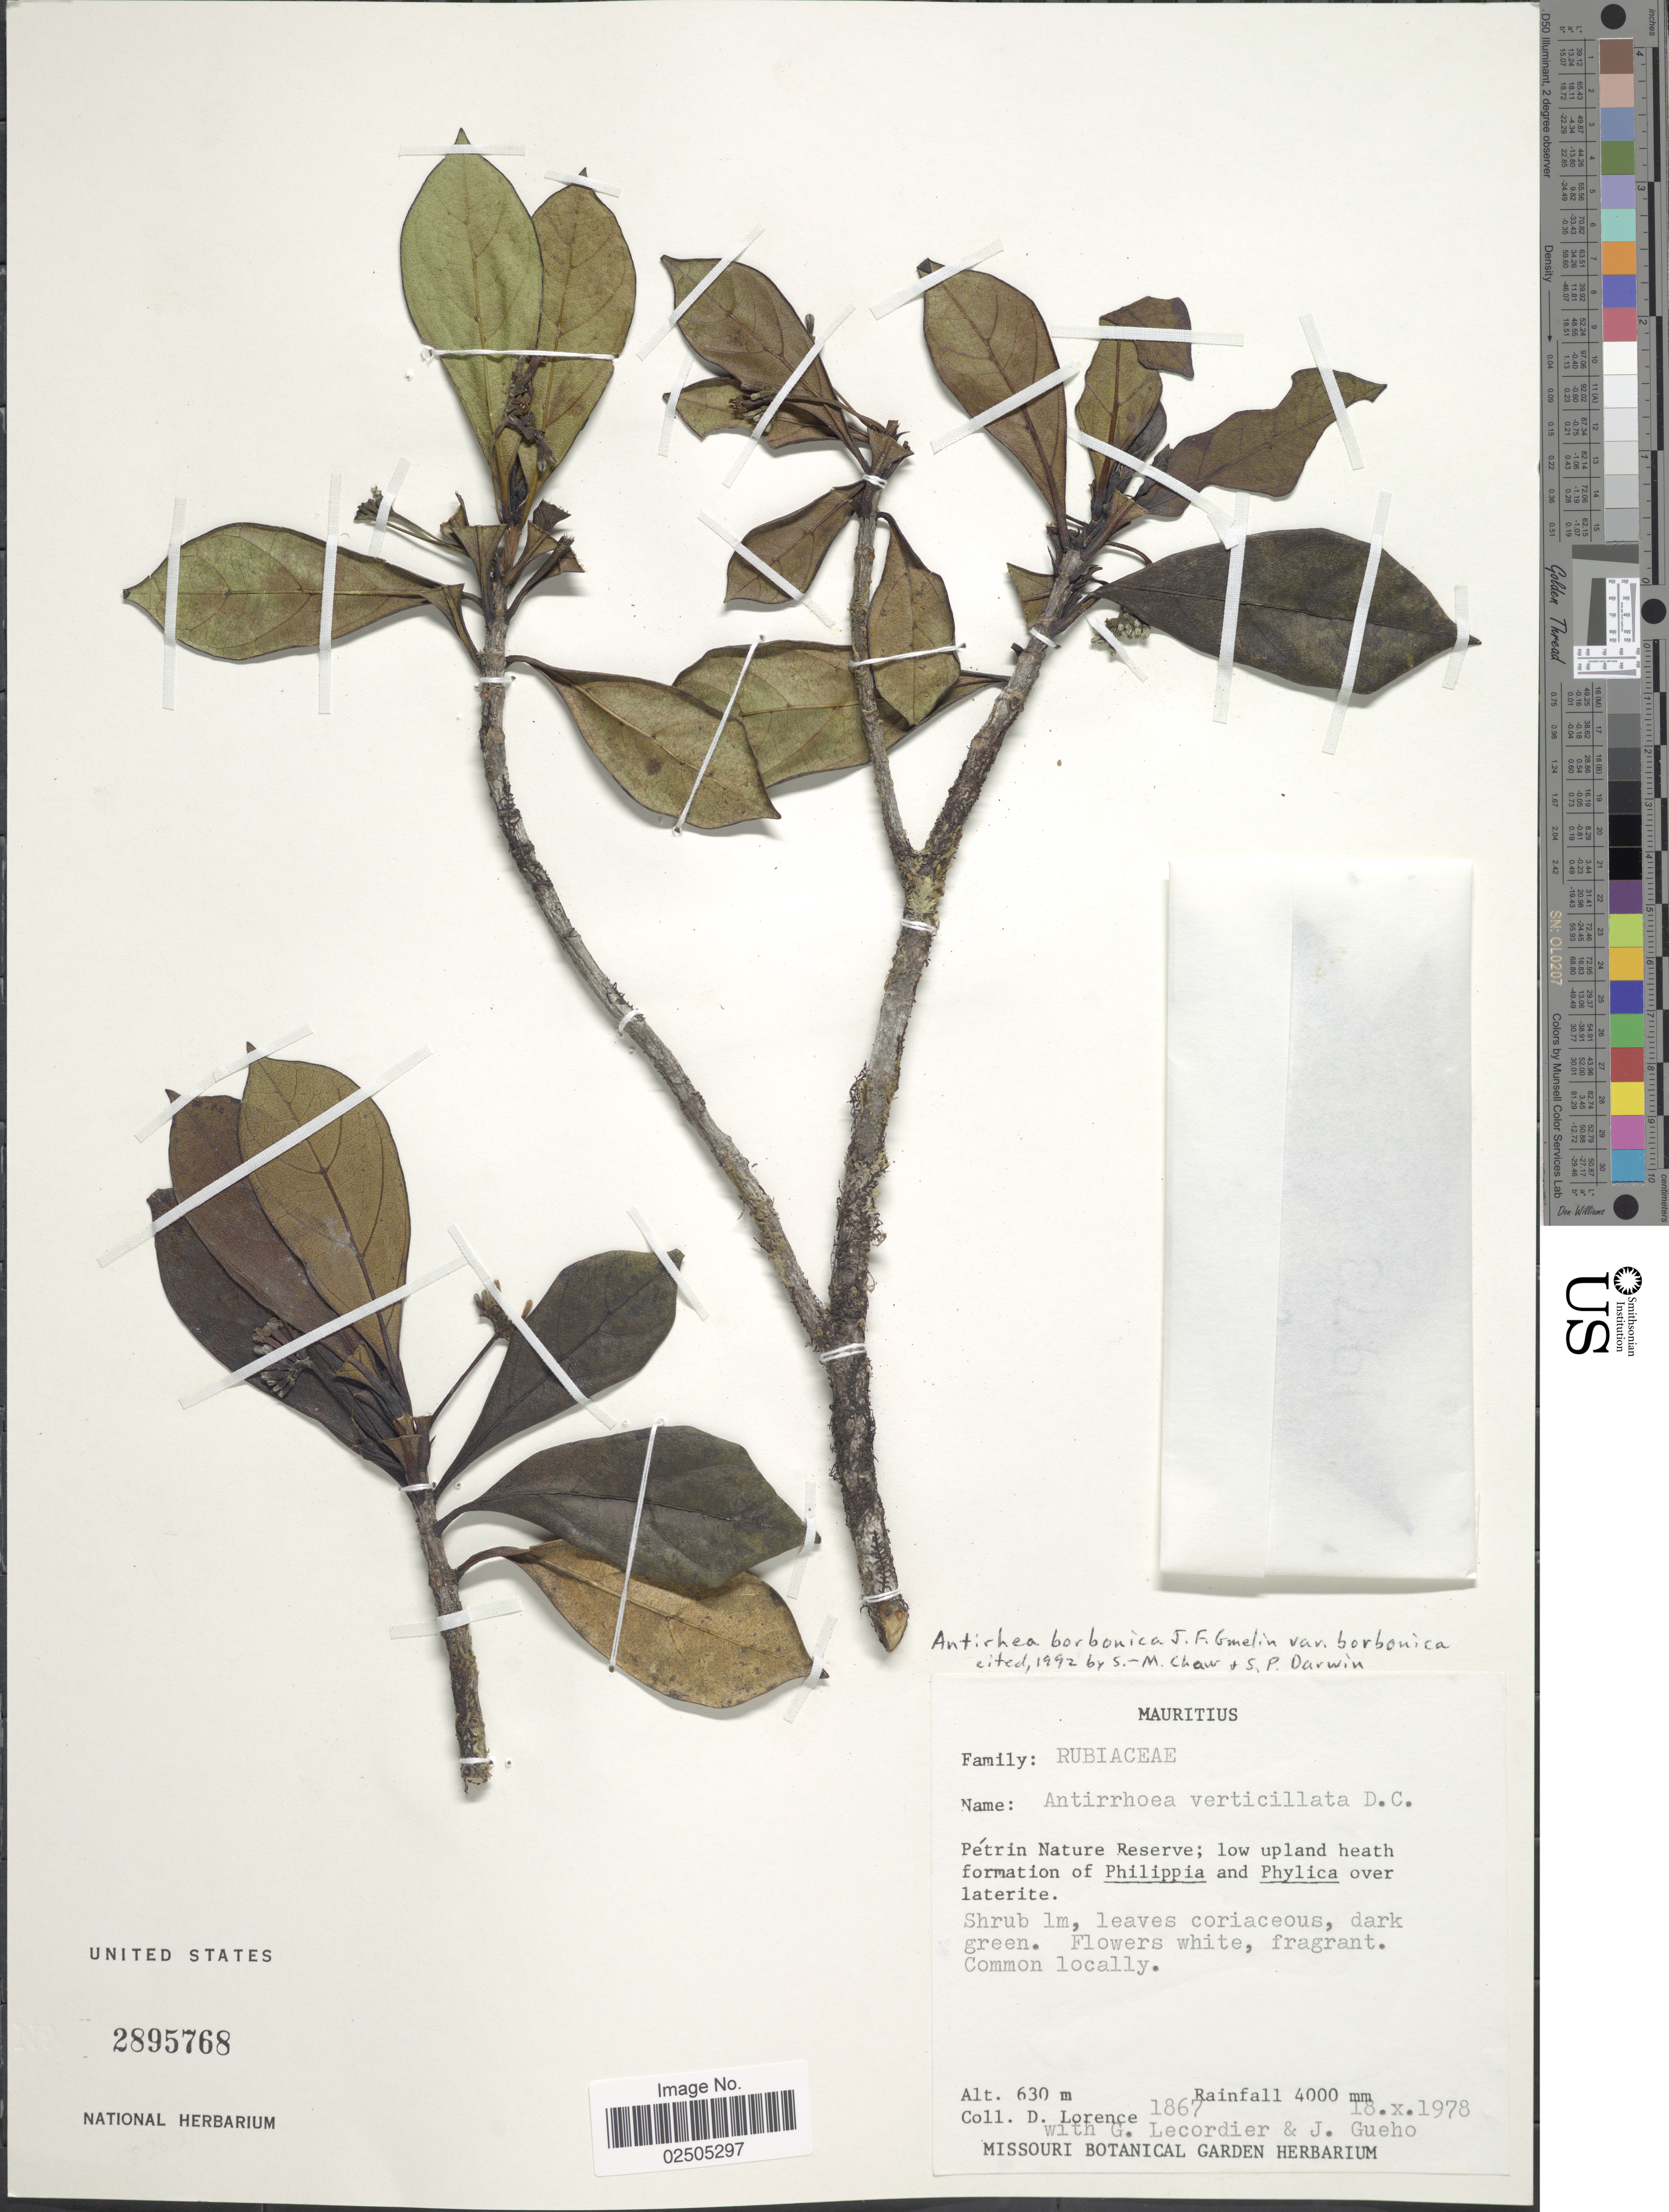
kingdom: Plantae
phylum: Tracheophyta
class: Magnoliopsida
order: Gentianales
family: Rubiaceae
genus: Antirhea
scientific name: Antirhea borbonica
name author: J.F. Gmel.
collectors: D. Lorence, G. Lecordier & J. Guého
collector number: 1867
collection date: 1978-10-18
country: Mauritius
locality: Petrin Nature Reserve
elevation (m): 630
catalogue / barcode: US 2895768